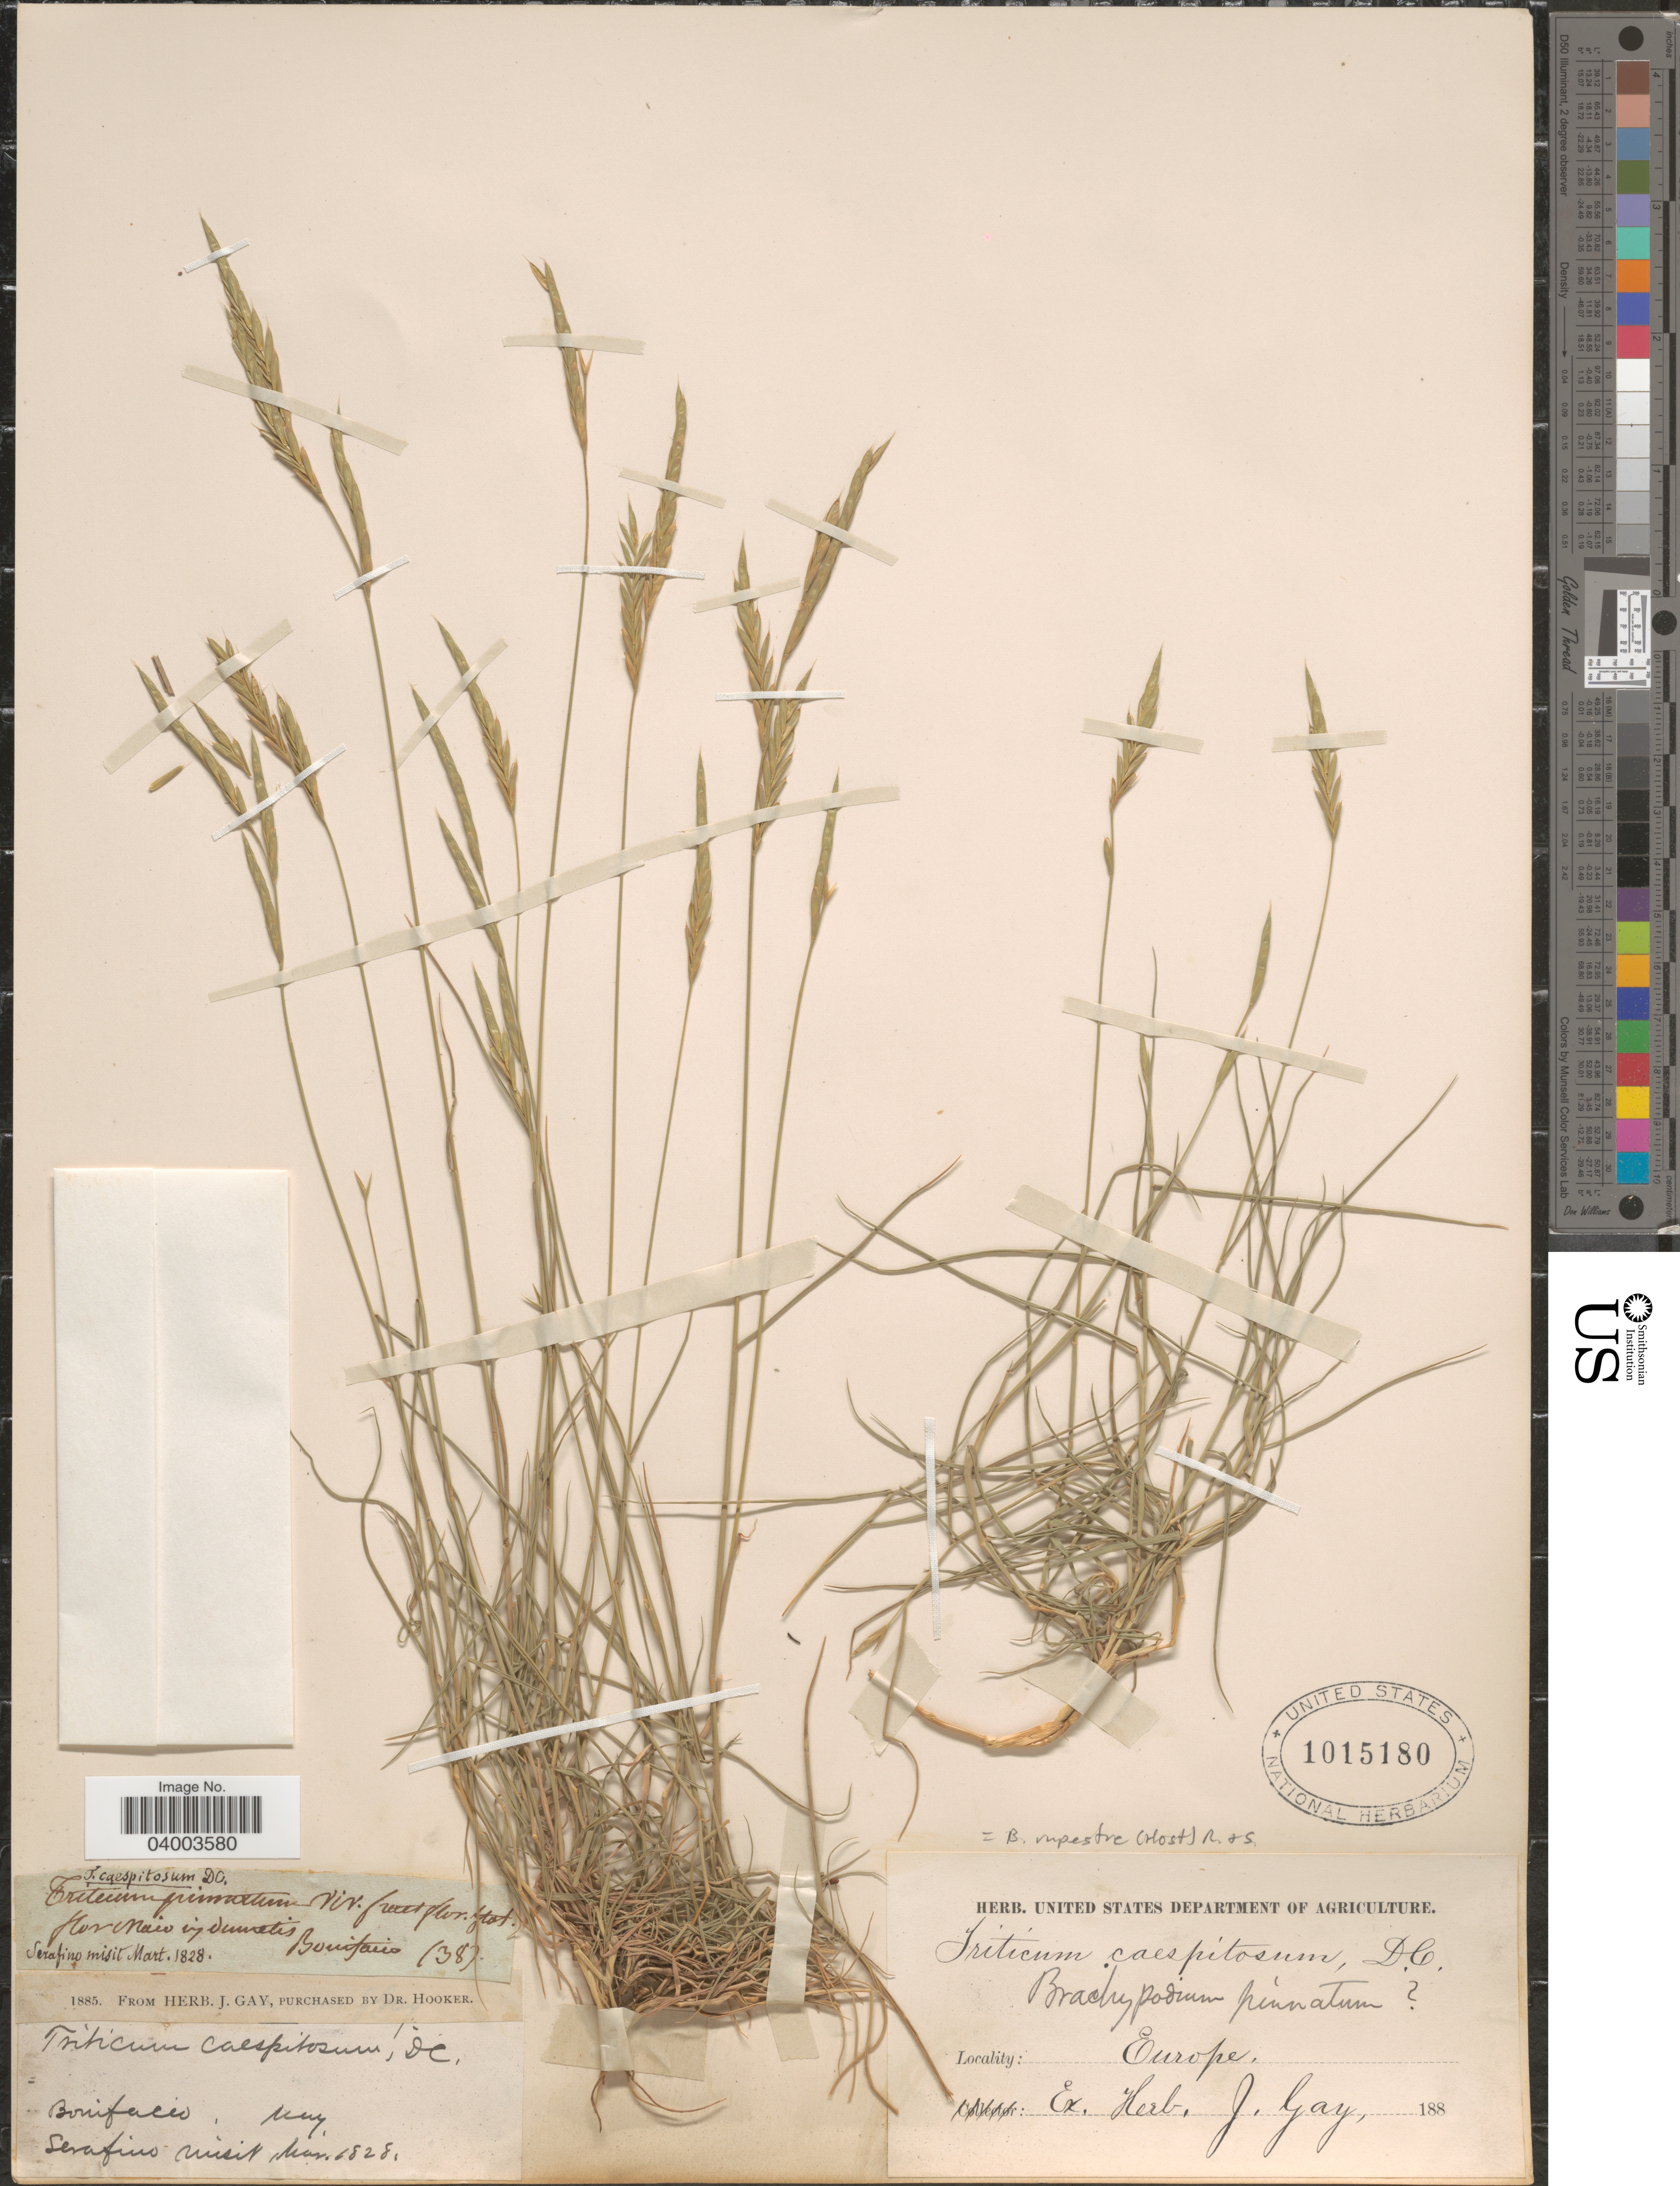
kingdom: Plantae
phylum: Tracheophyta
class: Liliopsida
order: Poales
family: Poaceae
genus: Brachypodium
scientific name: Brachypodium rupestre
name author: (Host) Roem. & Schult.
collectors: ex herb. J. Gay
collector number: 38?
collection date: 1828-03/1828-05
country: Italy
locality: Bonifacio. Europe.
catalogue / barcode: US 1015180